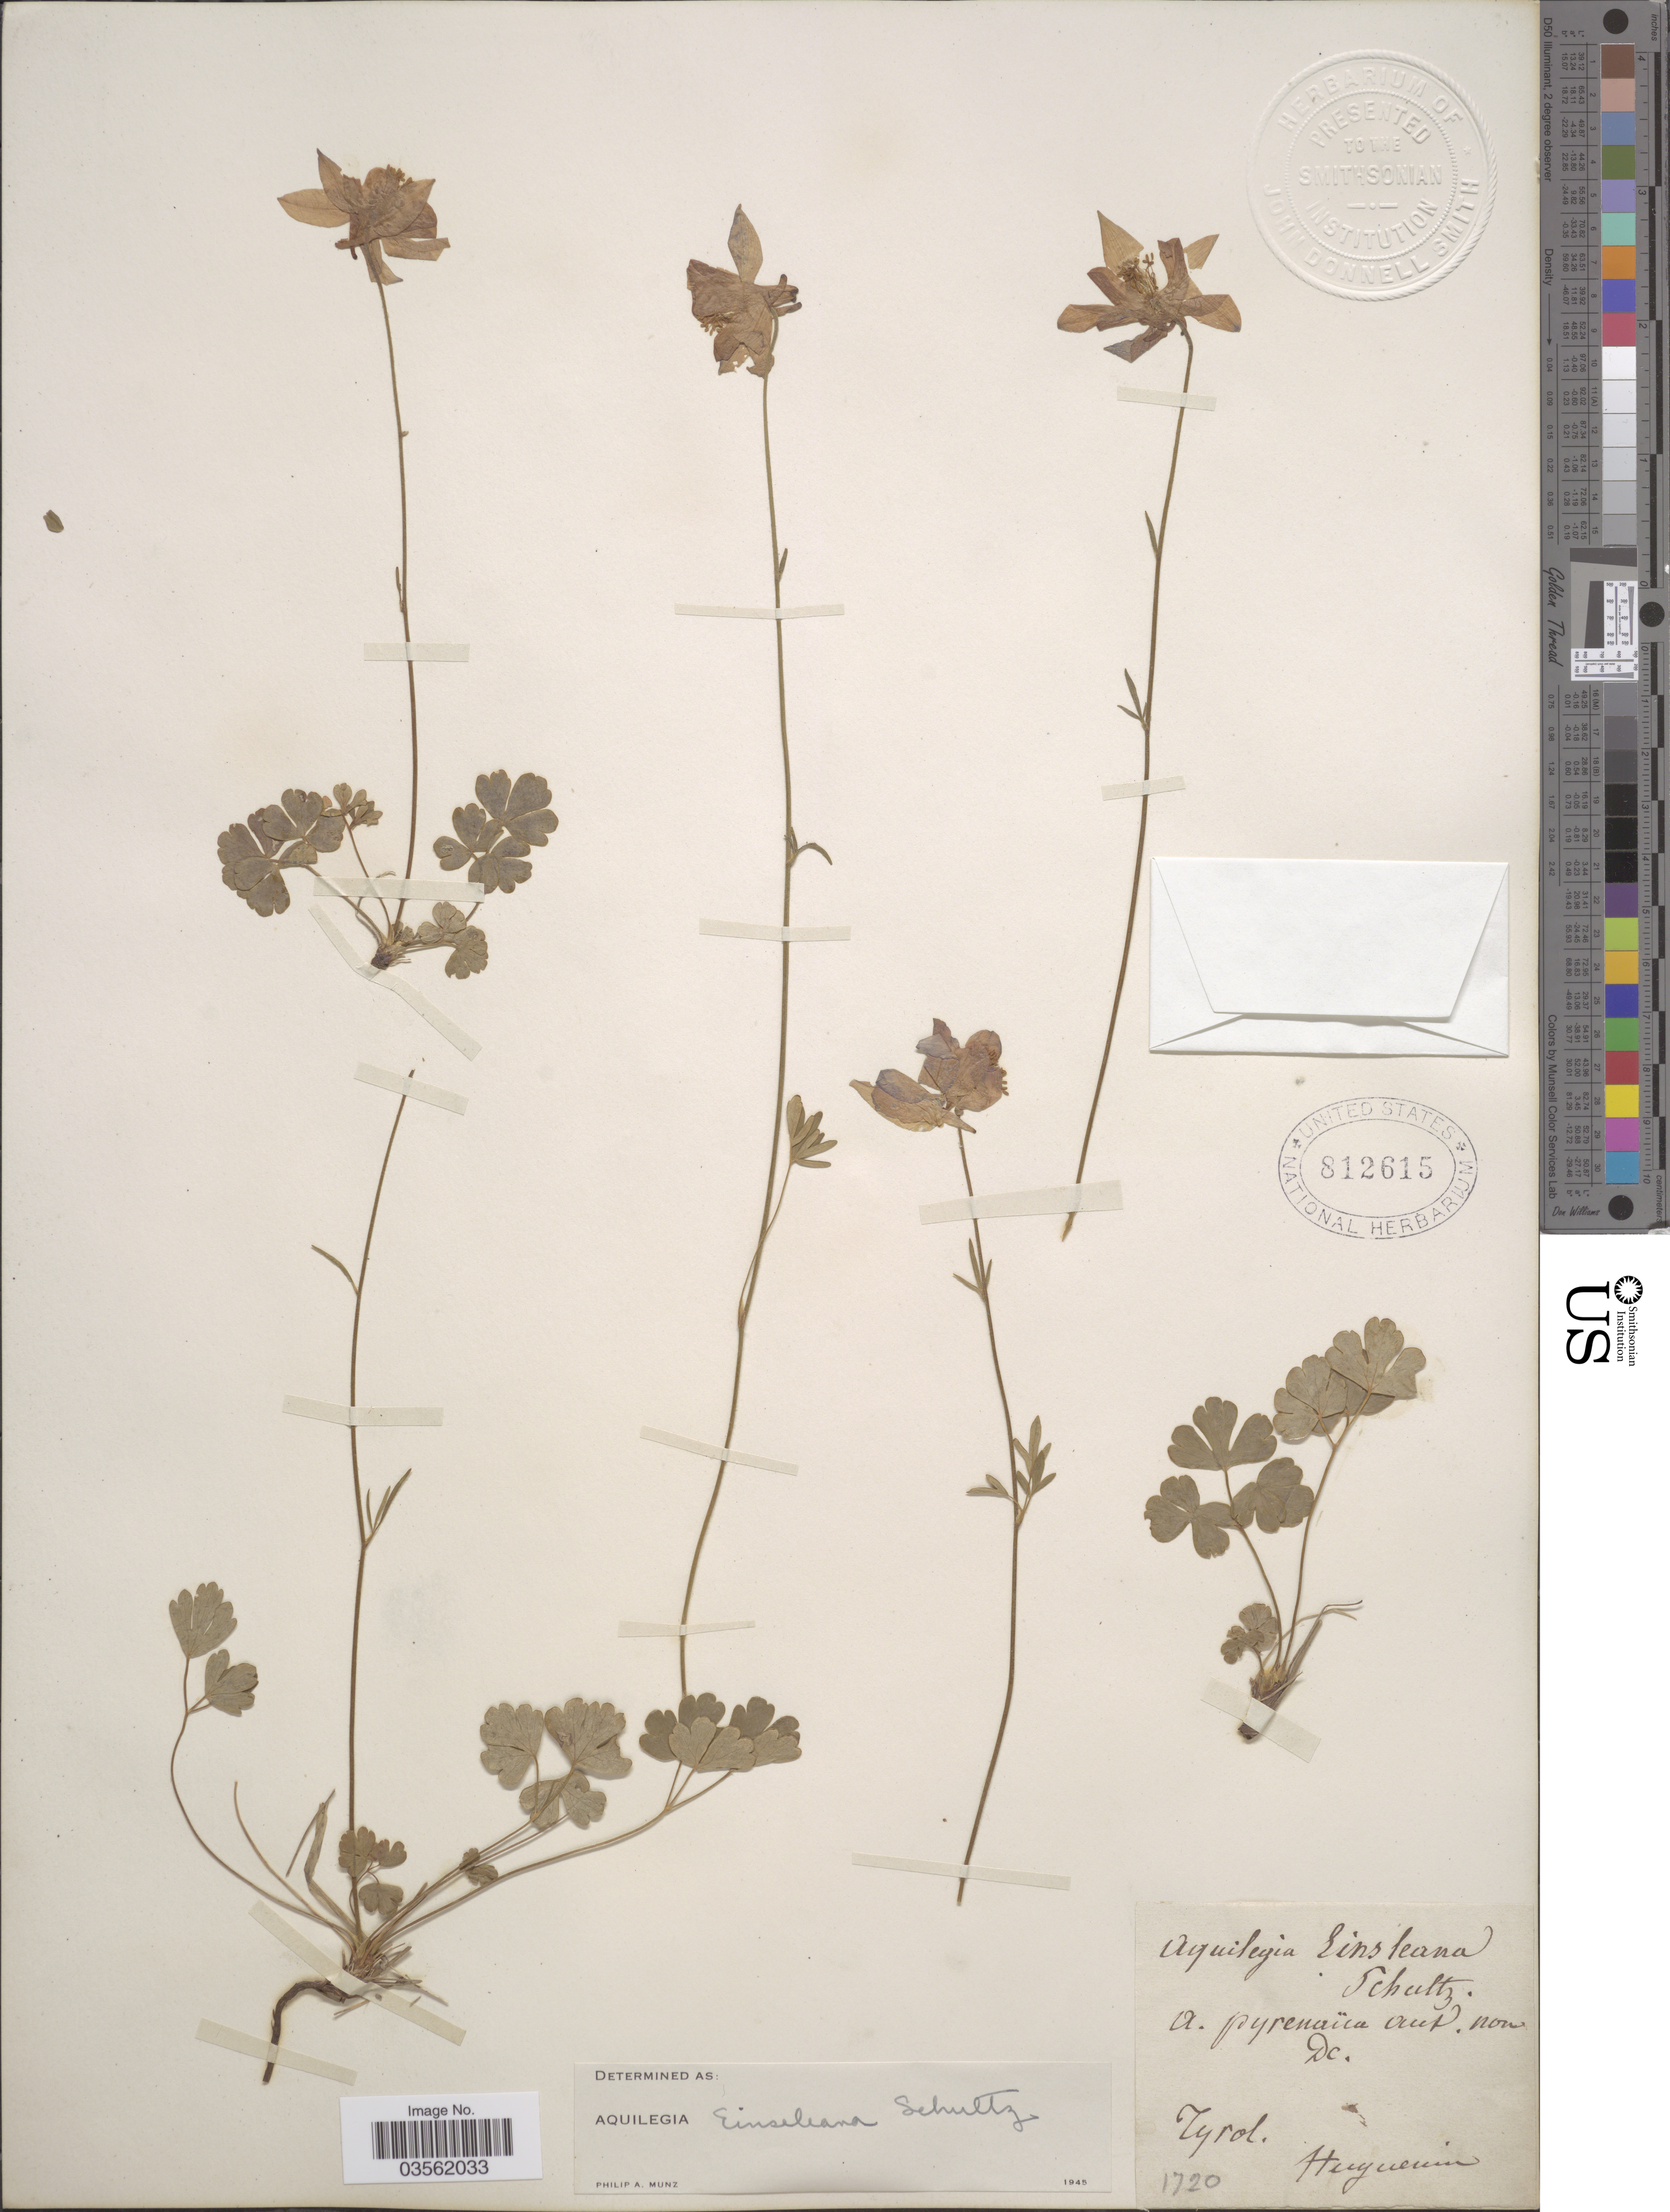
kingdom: Plantae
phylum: Tracheophyta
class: Magnoliopsida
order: Ranunculales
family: Ranunculaceae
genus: Aquilegia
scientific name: Aquilegia einseleana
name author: F.W. Schultz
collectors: Huyuenim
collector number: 1720*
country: Austria / Italy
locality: Tyrol.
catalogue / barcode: US 812615